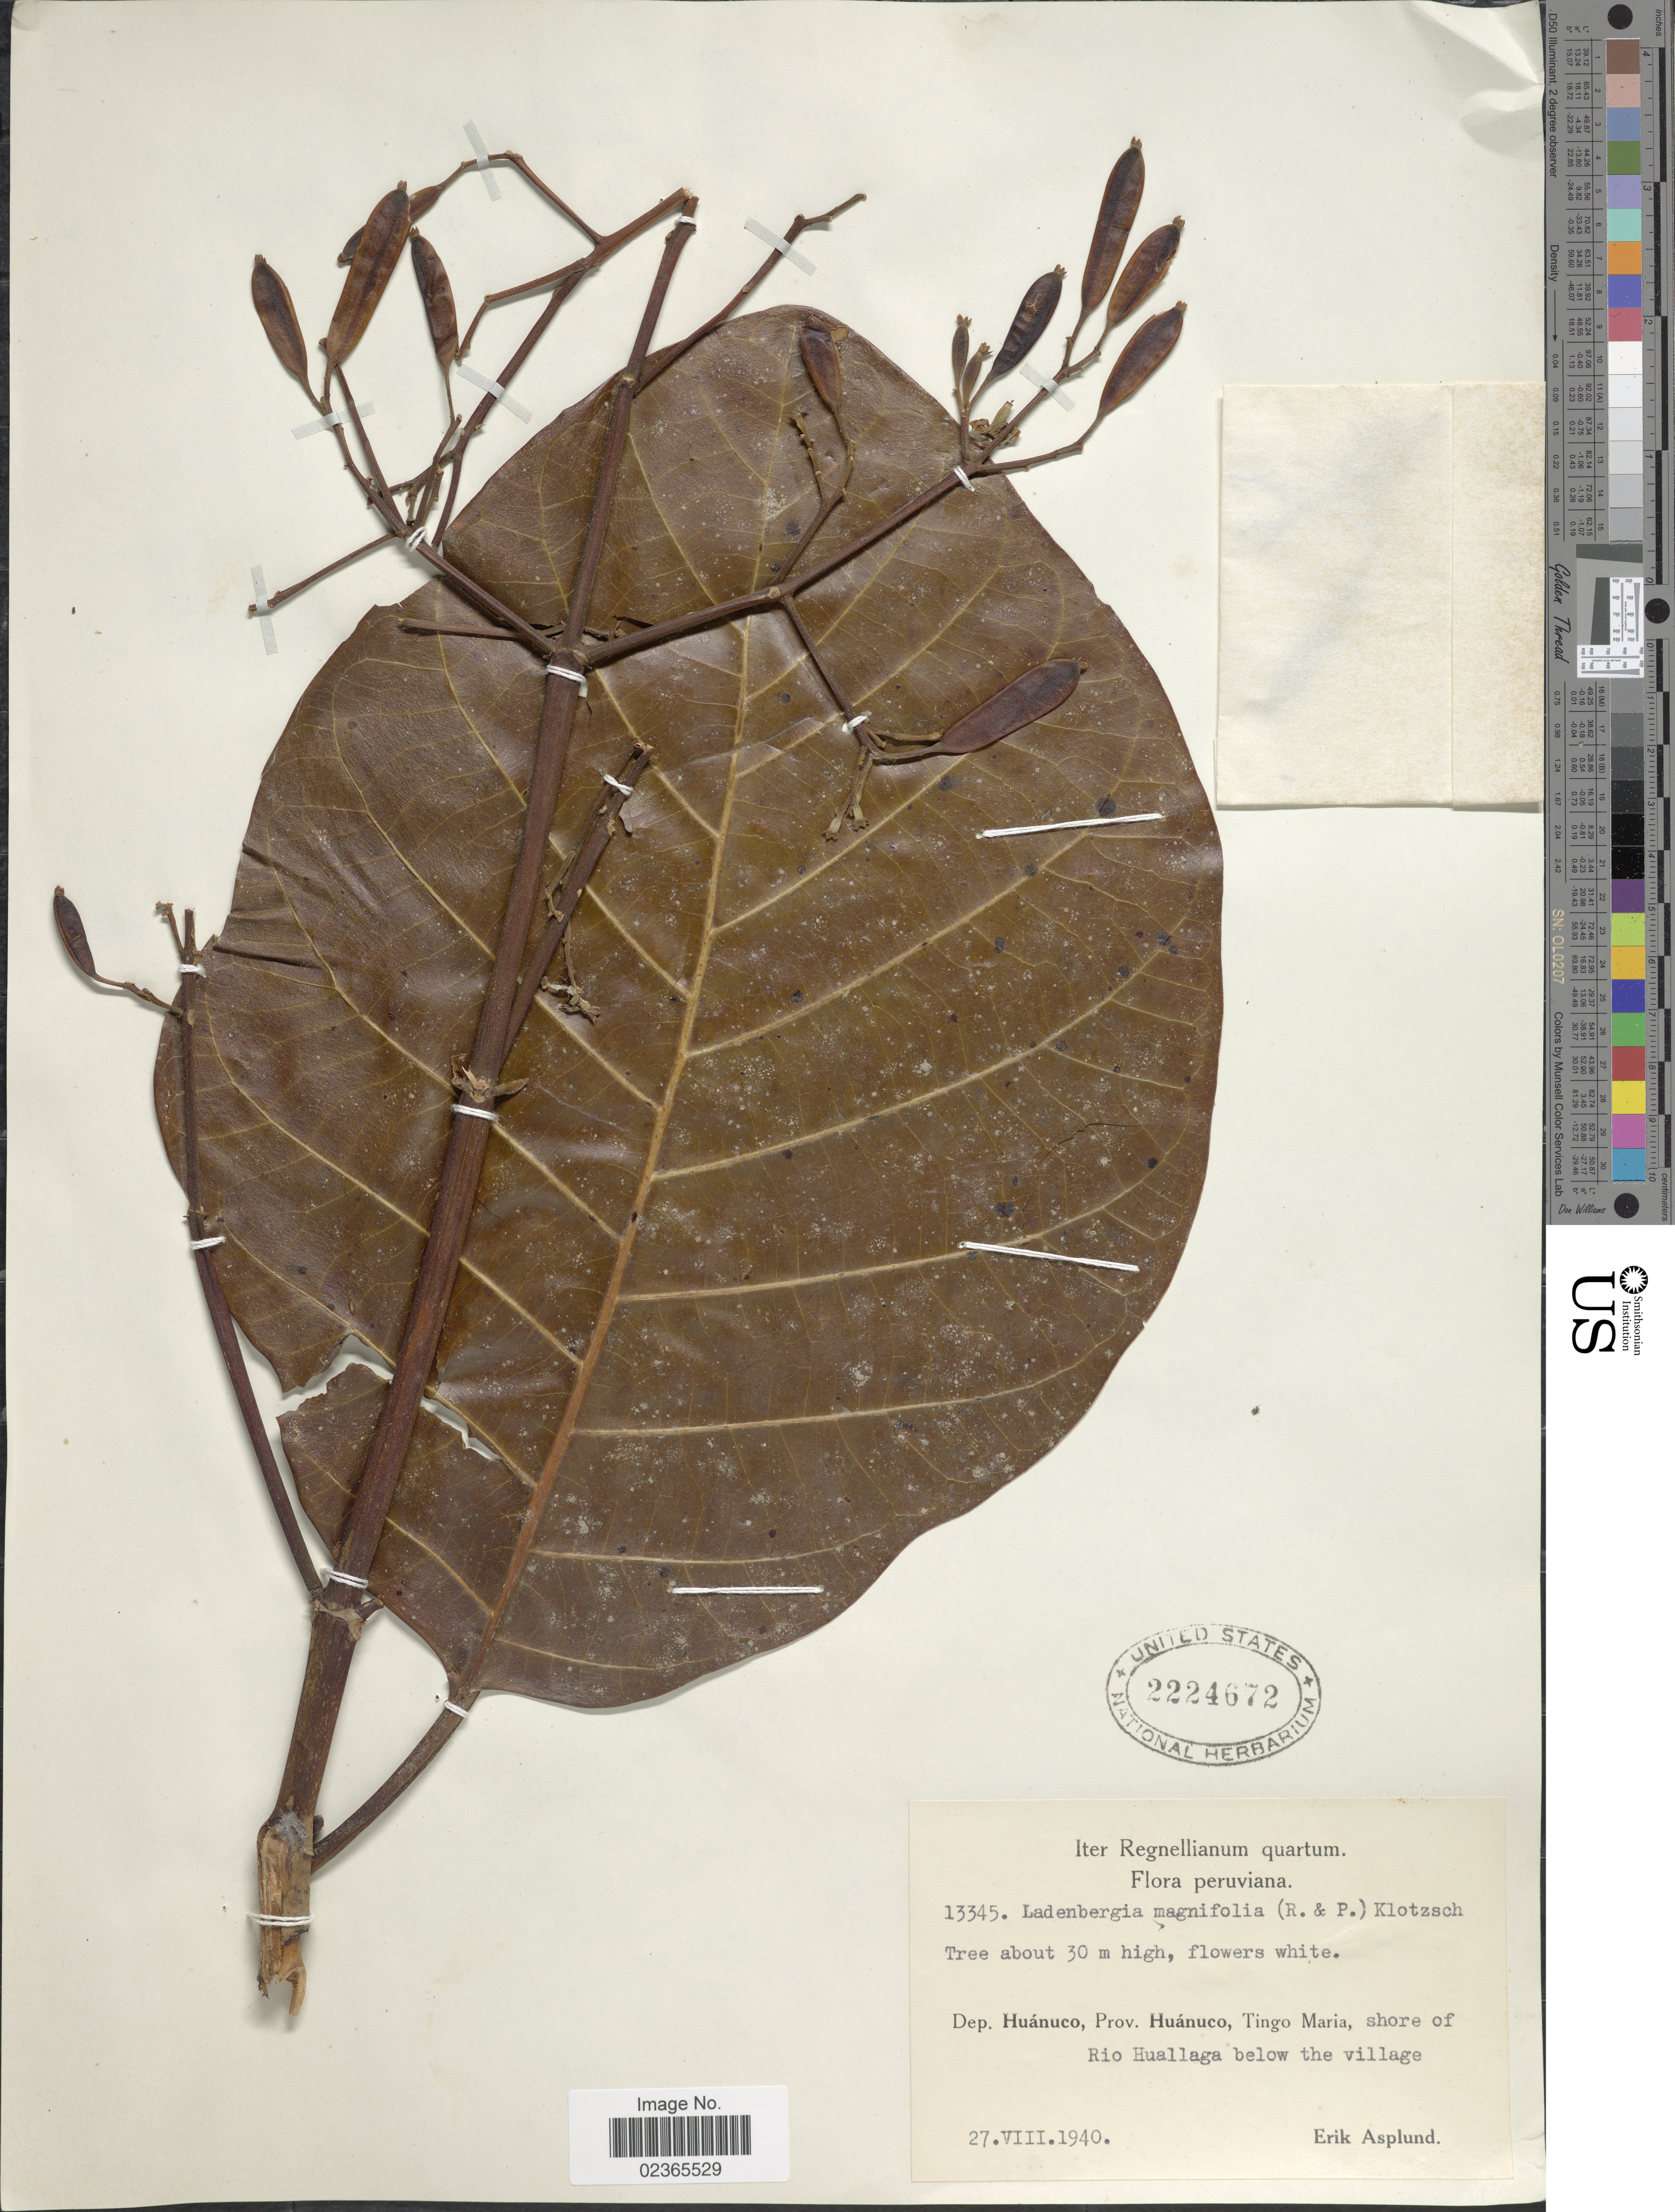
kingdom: Plantae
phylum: Tracheophyta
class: Magnoliopsida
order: Gentianales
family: Rubiaceae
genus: Ladenbergia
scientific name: Ladenbergia oblongifolia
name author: (Mutis) L. Andersson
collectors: E. Asplund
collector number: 13345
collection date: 1940-08-27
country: Peru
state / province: Huánuco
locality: Prov. Huanuco, Tingo Maria, shore of Rio Huallaga below the village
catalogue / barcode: US 2224672